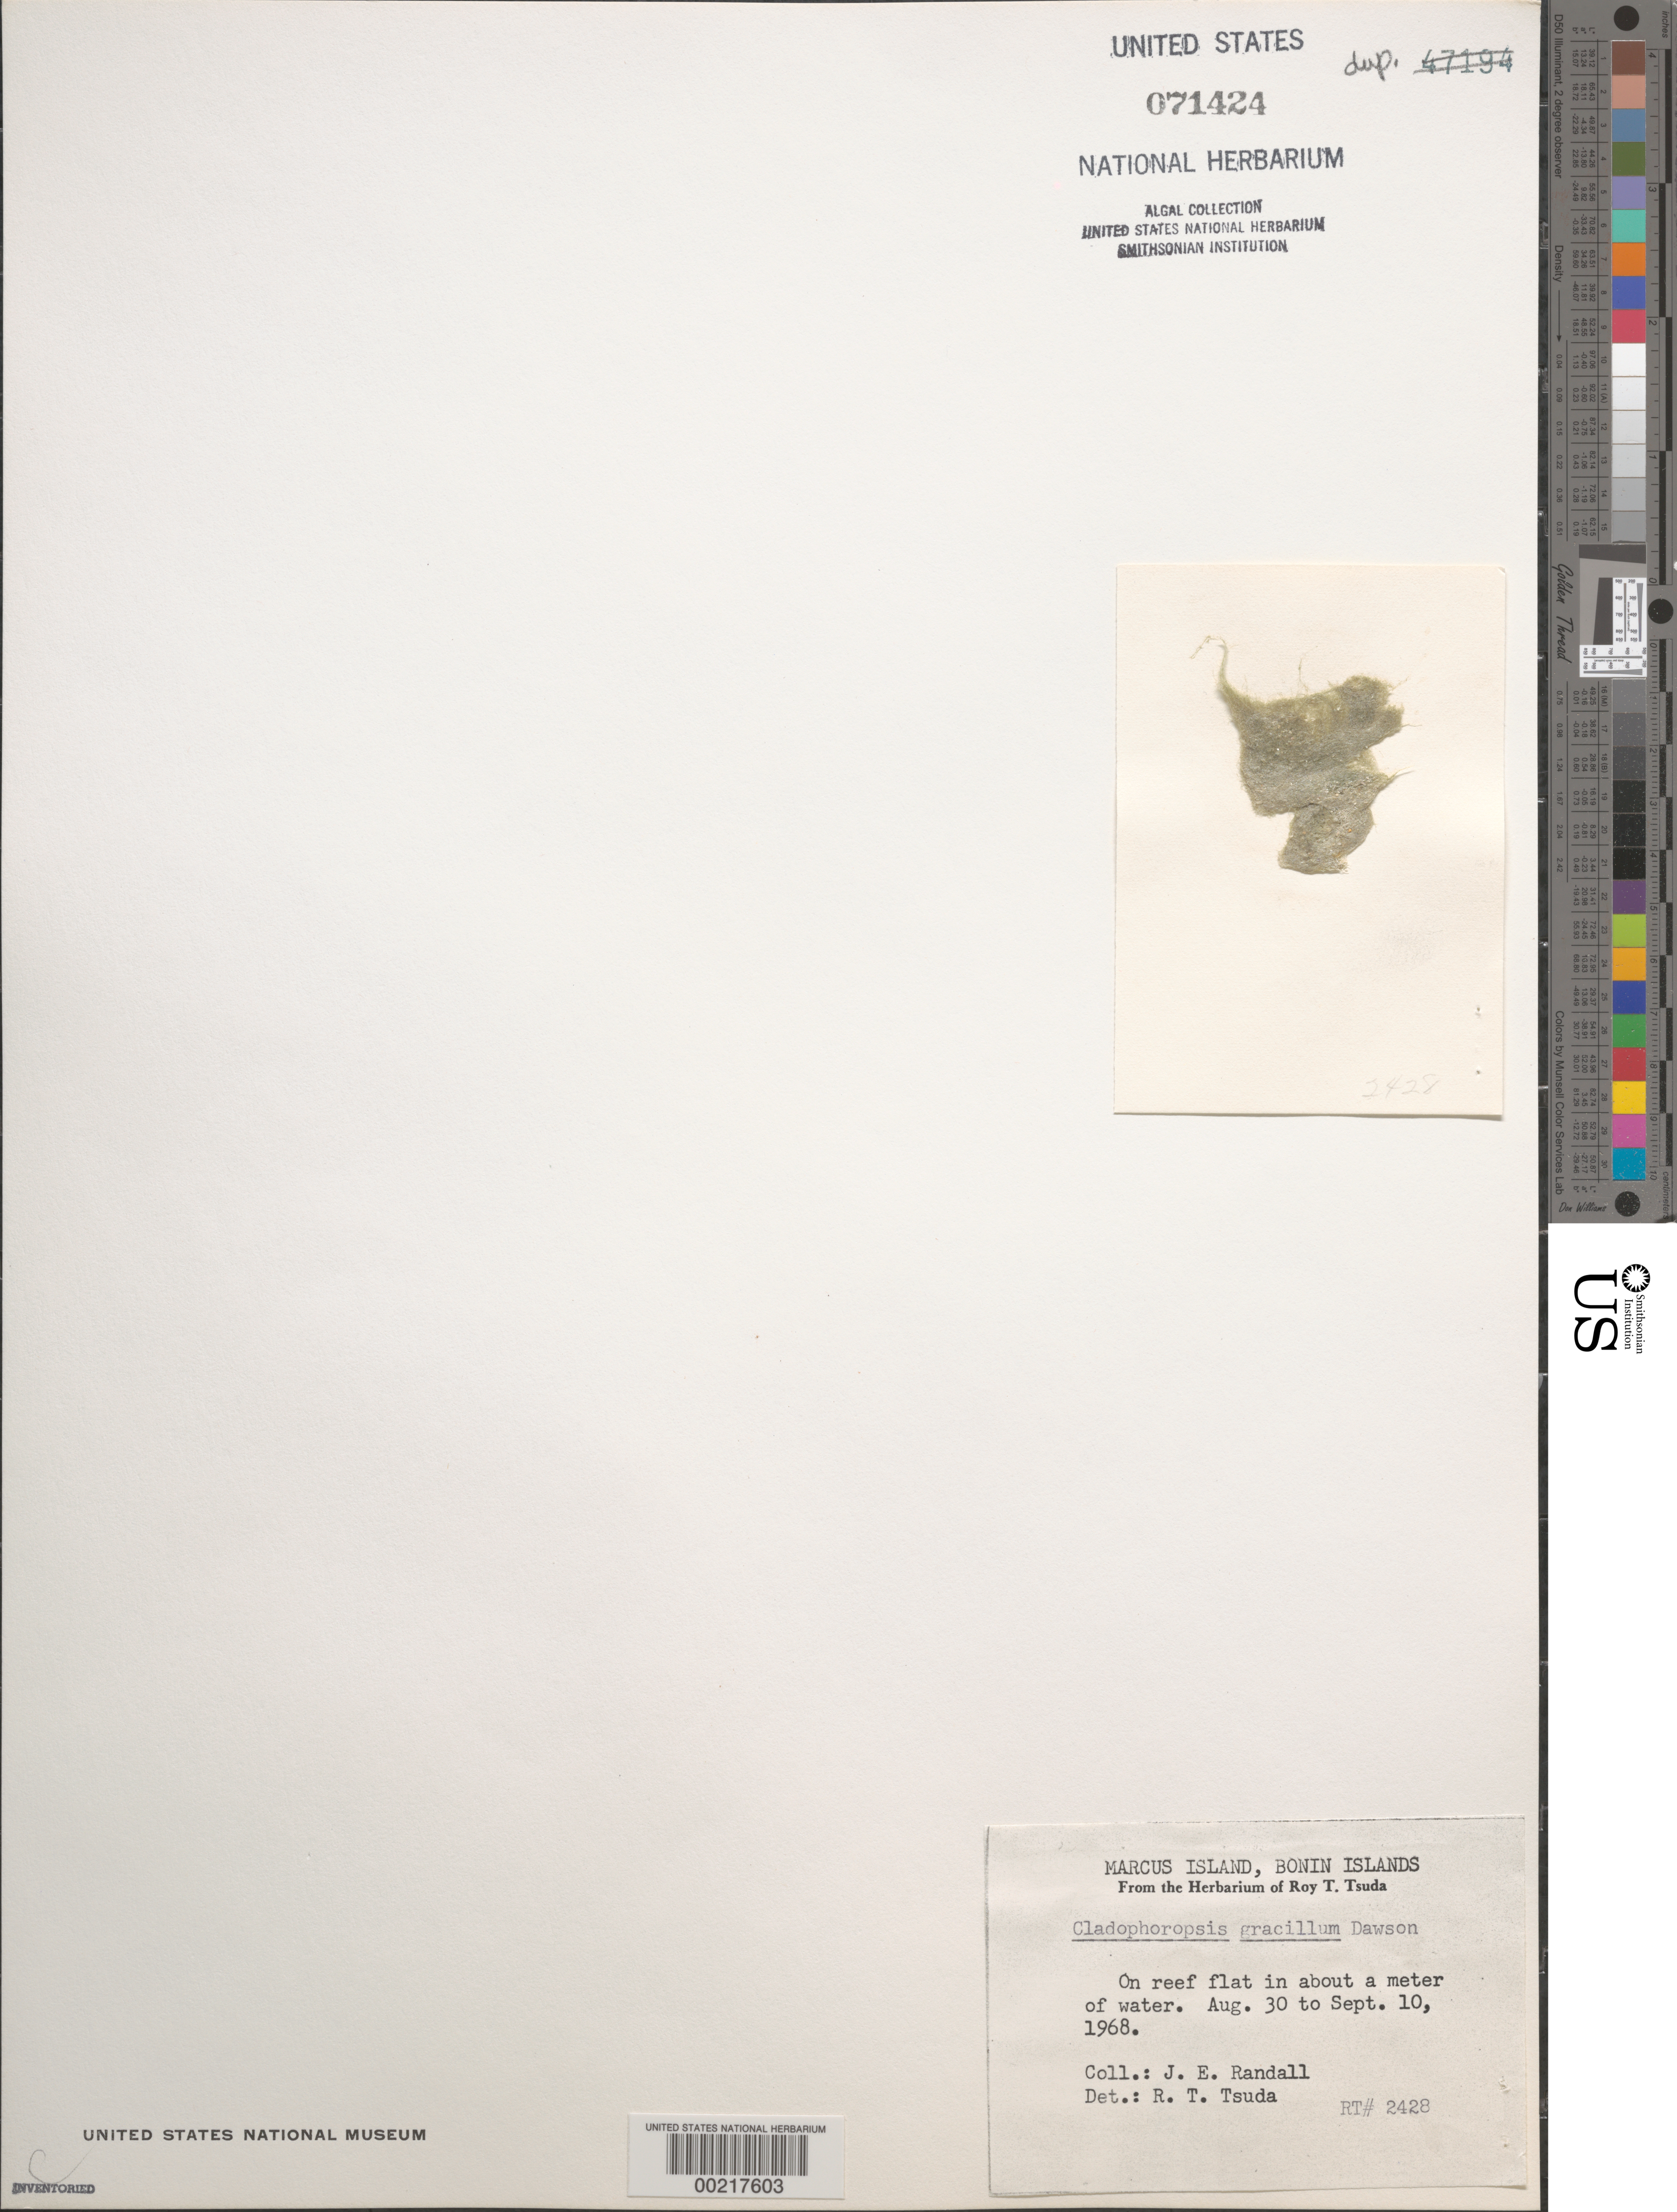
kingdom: Plantae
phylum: Chlorophyta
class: Ulvophyceae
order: Siphonocladales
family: Boodleaceae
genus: Cladophoropsis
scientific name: Cladophoropsis gracillima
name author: E.Y. Dawson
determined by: Tsuda, R. T.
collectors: J. Randall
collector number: Rt 2428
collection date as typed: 30 Aug 1968 TO 10 Sep 1968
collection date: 1968-08-30/1968-09-10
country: Japan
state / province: Tokyo, Federal City of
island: Marcus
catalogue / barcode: US 71424